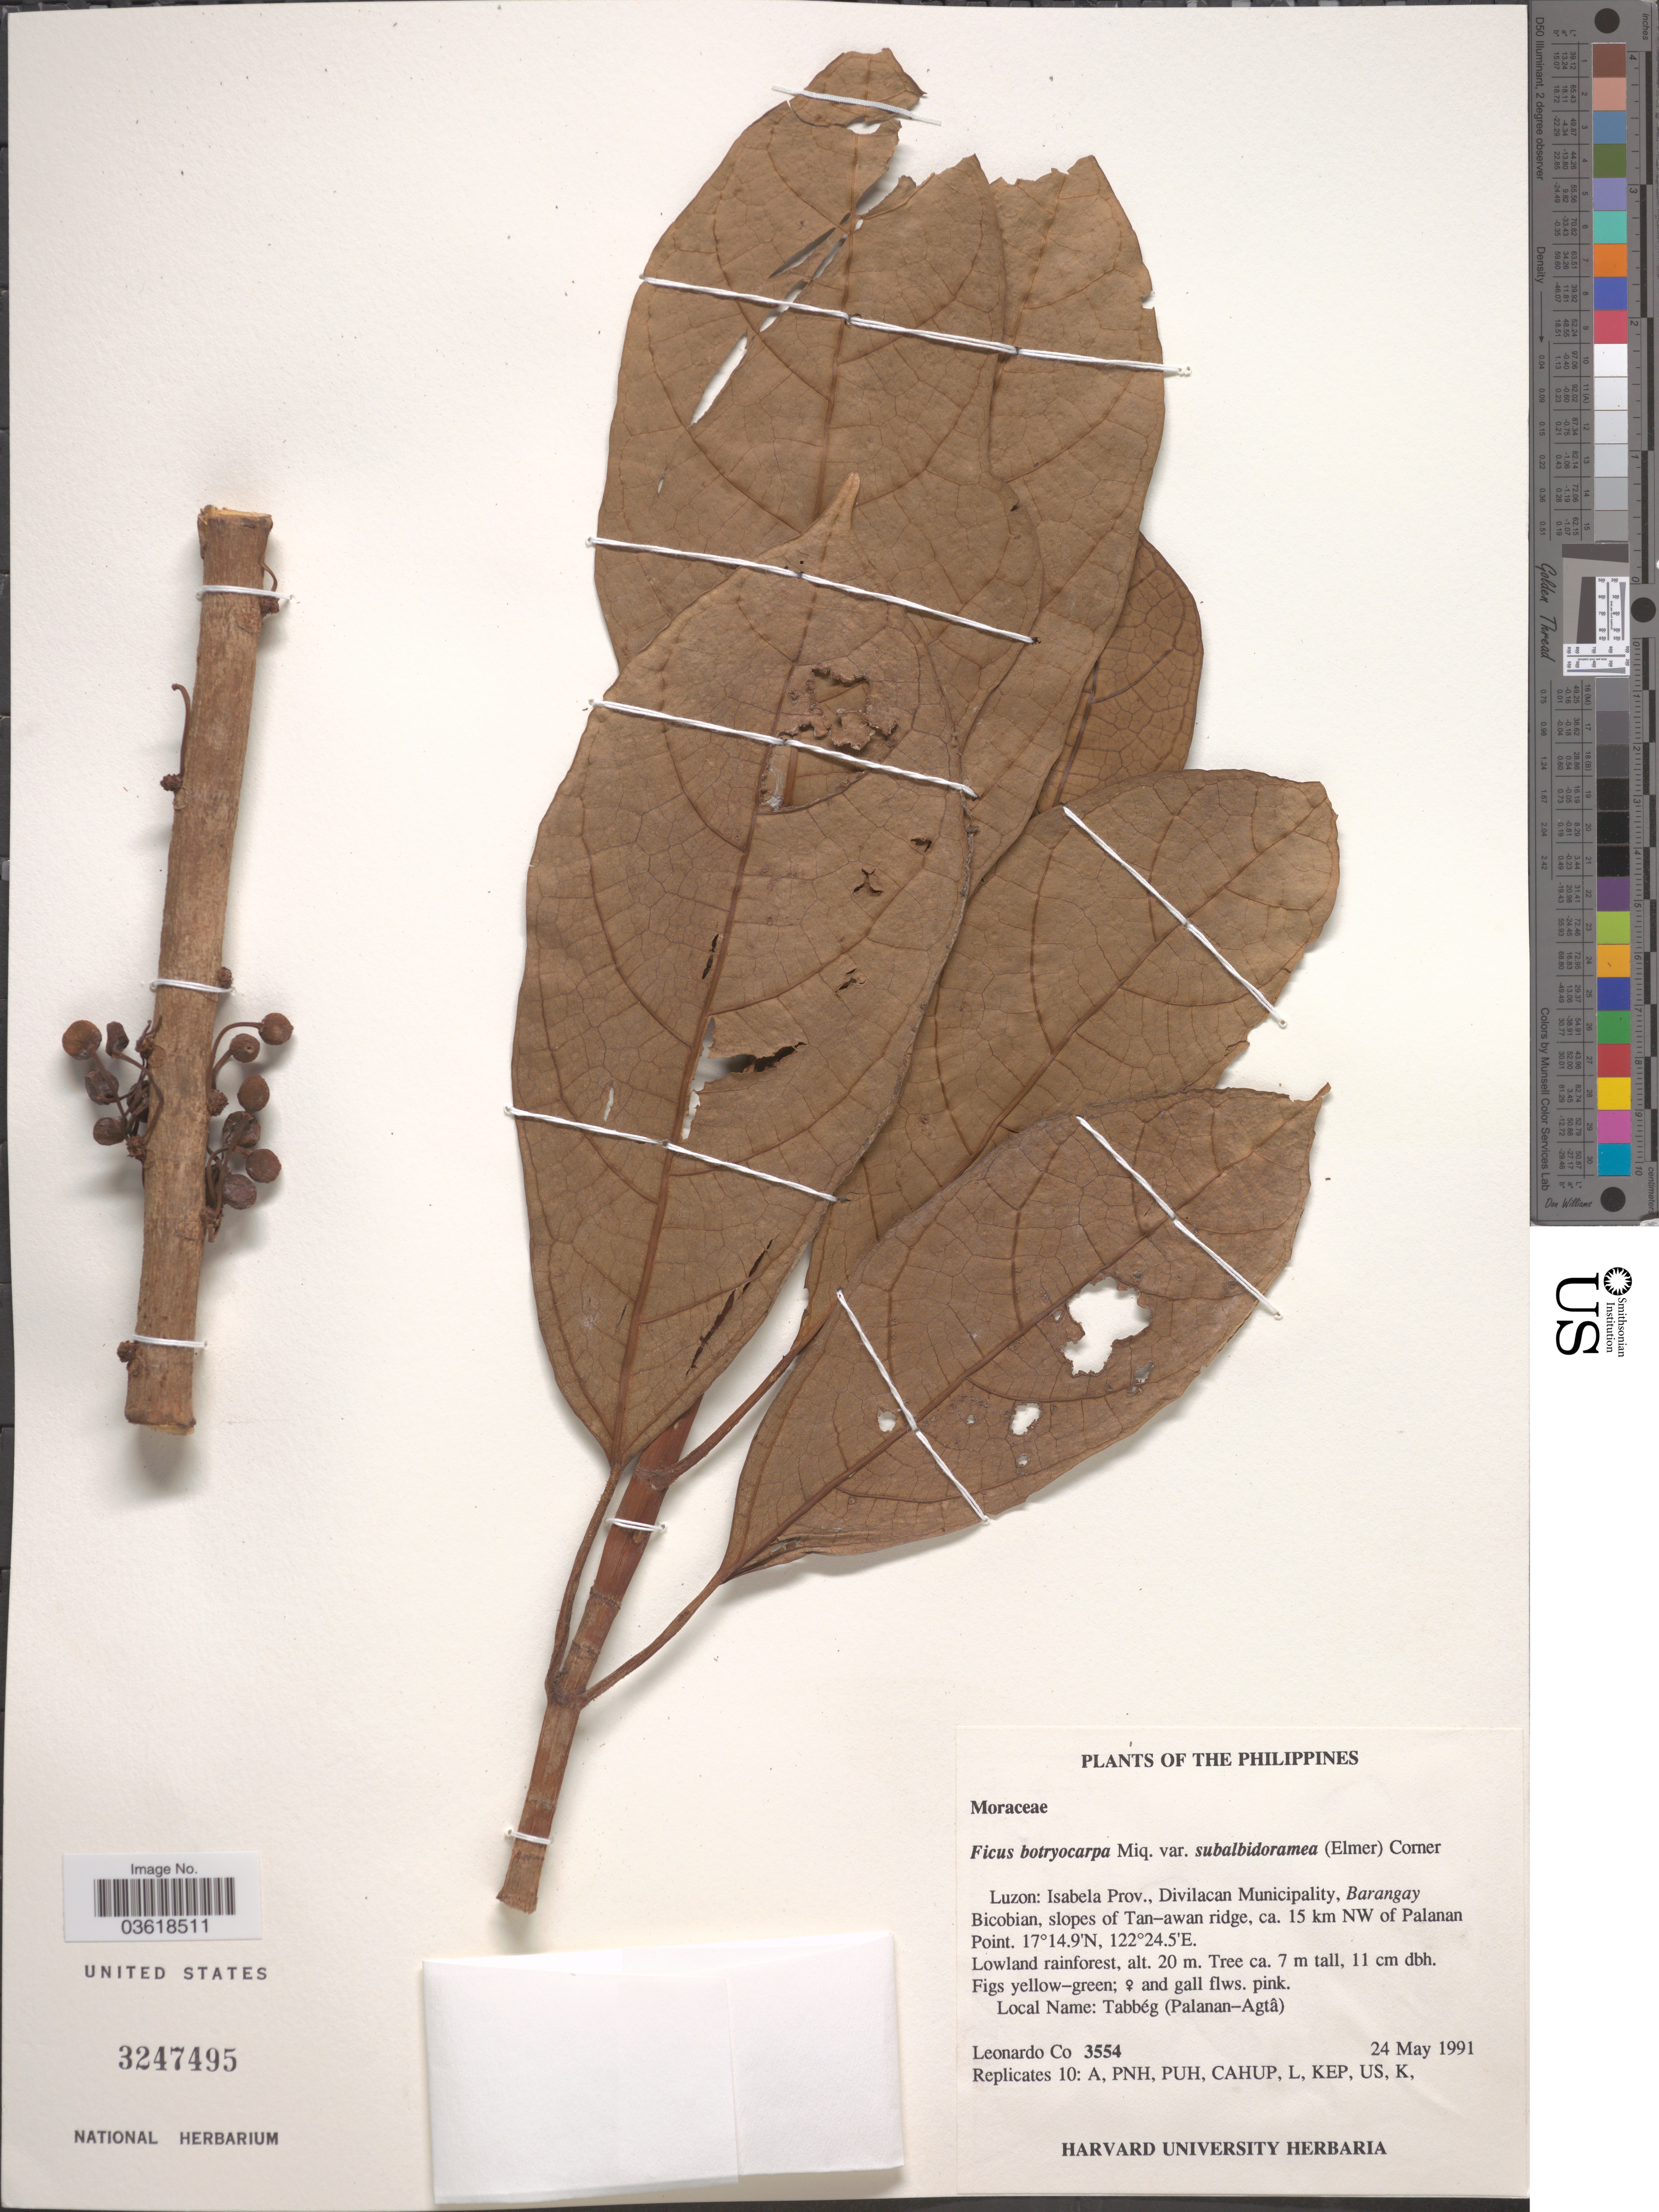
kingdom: Plantae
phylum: Tracheophyta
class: Magnoliopsida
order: Rosales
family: Moraceae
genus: Ficus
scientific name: Ficus botryocarpa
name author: Miq.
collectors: L. Co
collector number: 3554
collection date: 1991-05-24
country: Philippines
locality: Luzon: Isabela Prov., Divilacan Municipality, Barangay Bicobian, slopes of Tan-awan ridge, ca. 15 km NW of Palanan Point.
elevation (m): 20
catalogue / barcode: US 3247495